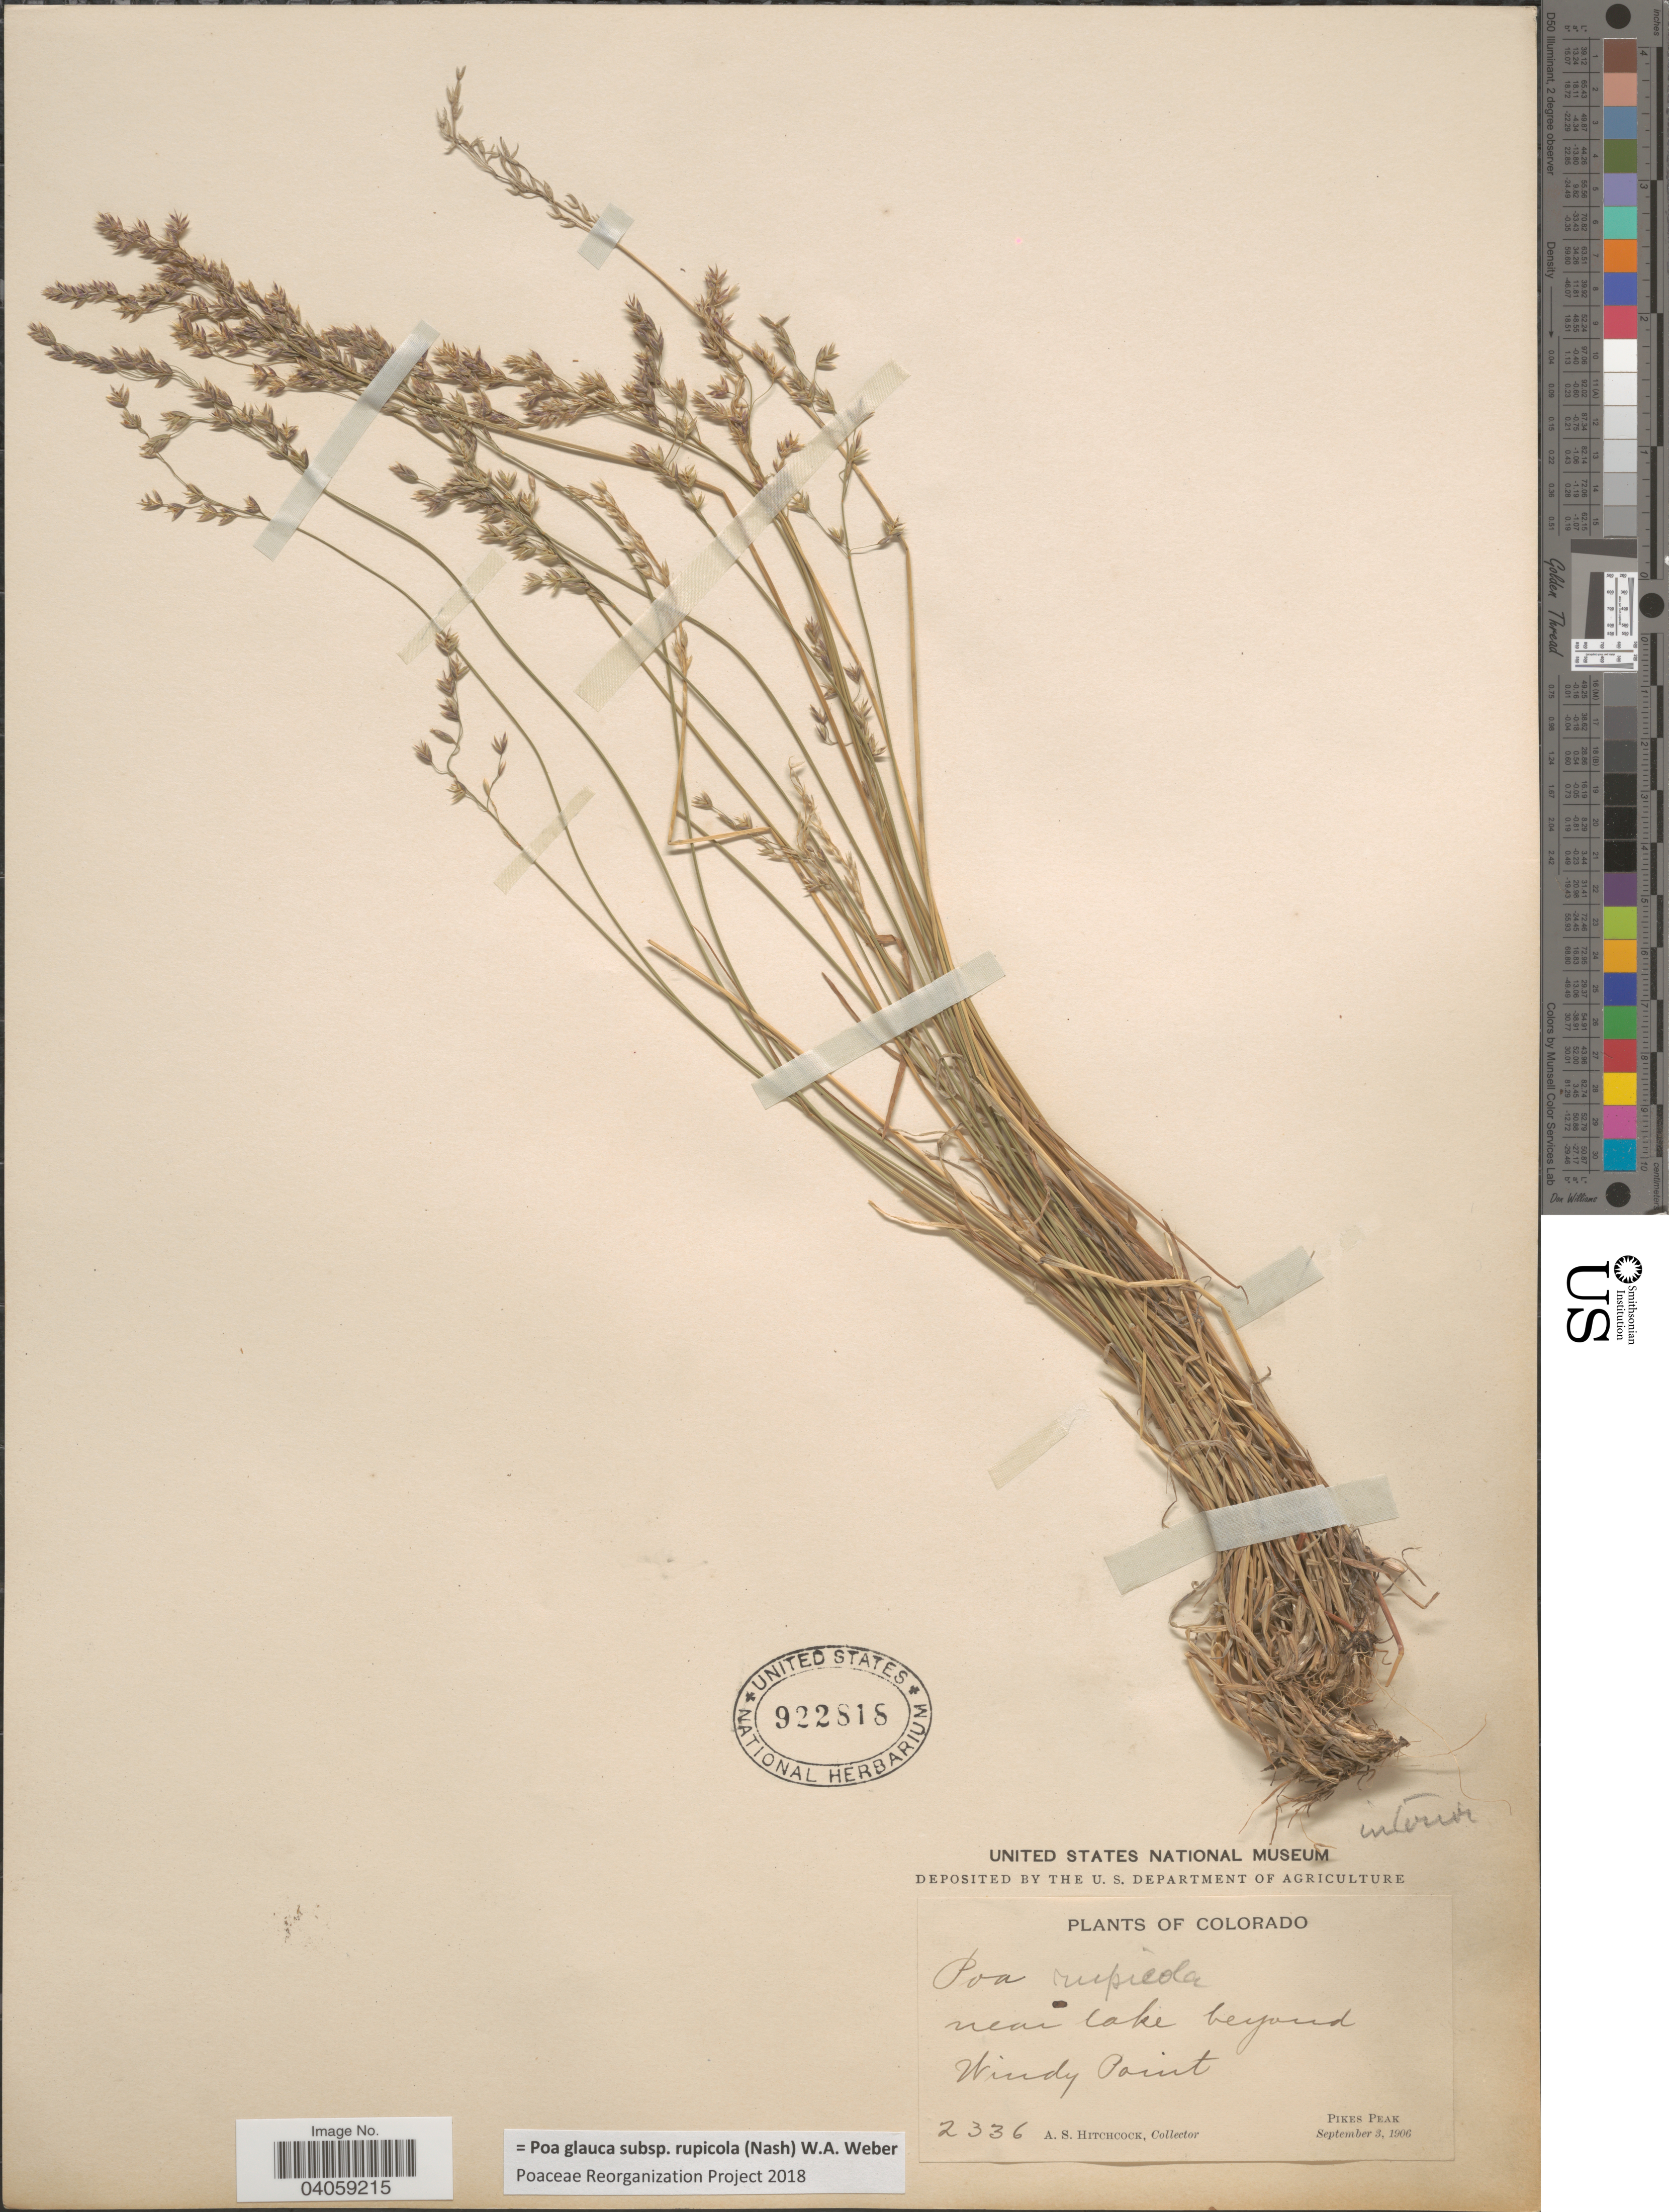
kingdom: Plantae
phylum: Tracheophyta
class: Liliopsida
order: Poales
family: Poaceae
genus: Poa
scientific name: Poa glauca subsp. rupicola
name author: (Nash) W.A. Weber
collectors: A. S. Hitchcock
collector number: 2336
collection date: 1906-09-03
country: United States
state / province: Colorado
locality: Near lake beyond Windy Point. Pikes Peak.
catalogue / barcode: US 922818